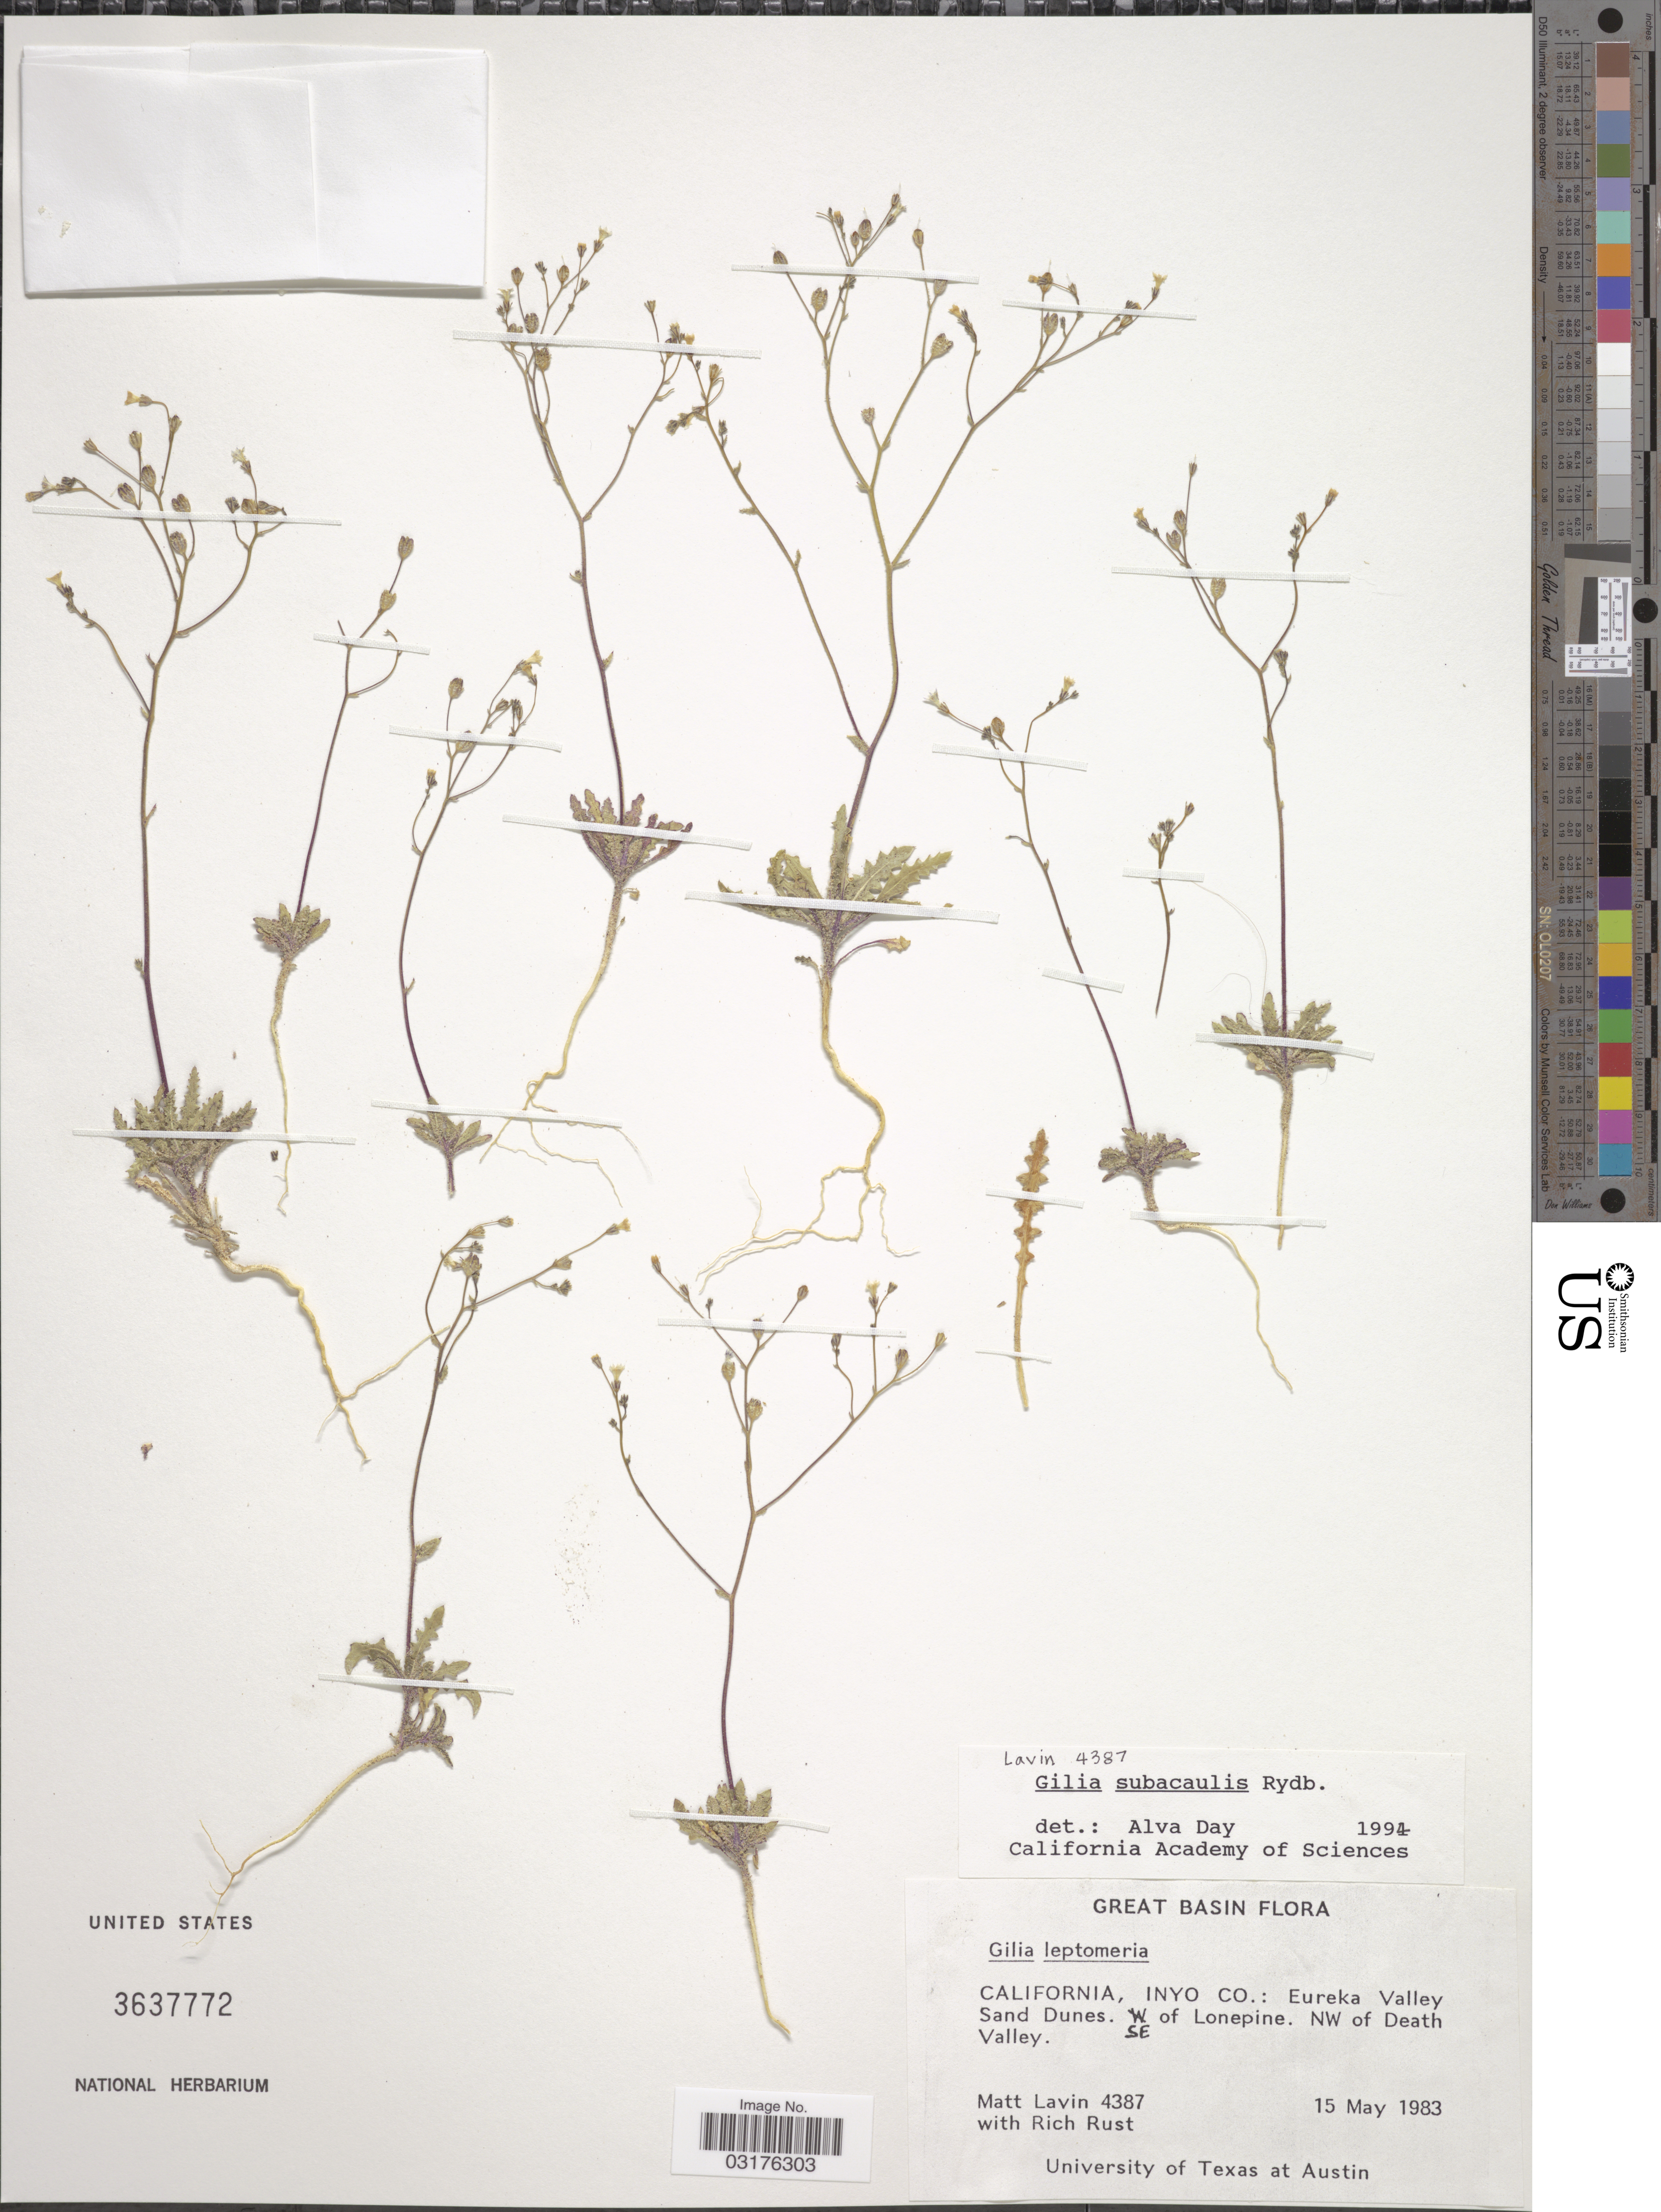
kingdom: Plantae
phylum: Tracheophyta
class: Magnoliopsida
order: Ericales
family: Polemoniaceae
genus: Aliciella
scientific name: Aliciella subacaulis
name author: (Rydb.) J.M. Porter & L.A. Johnson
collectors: M. Lavin & R. Rust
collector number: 4387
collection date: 1983-05-15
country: United States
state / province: California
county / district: Inyo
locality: Great Basin, Inyo Co.: Eureka Valley, Sand Dunes. SE of Lonepine. NW of Death Valley.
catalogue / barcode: US 3637772